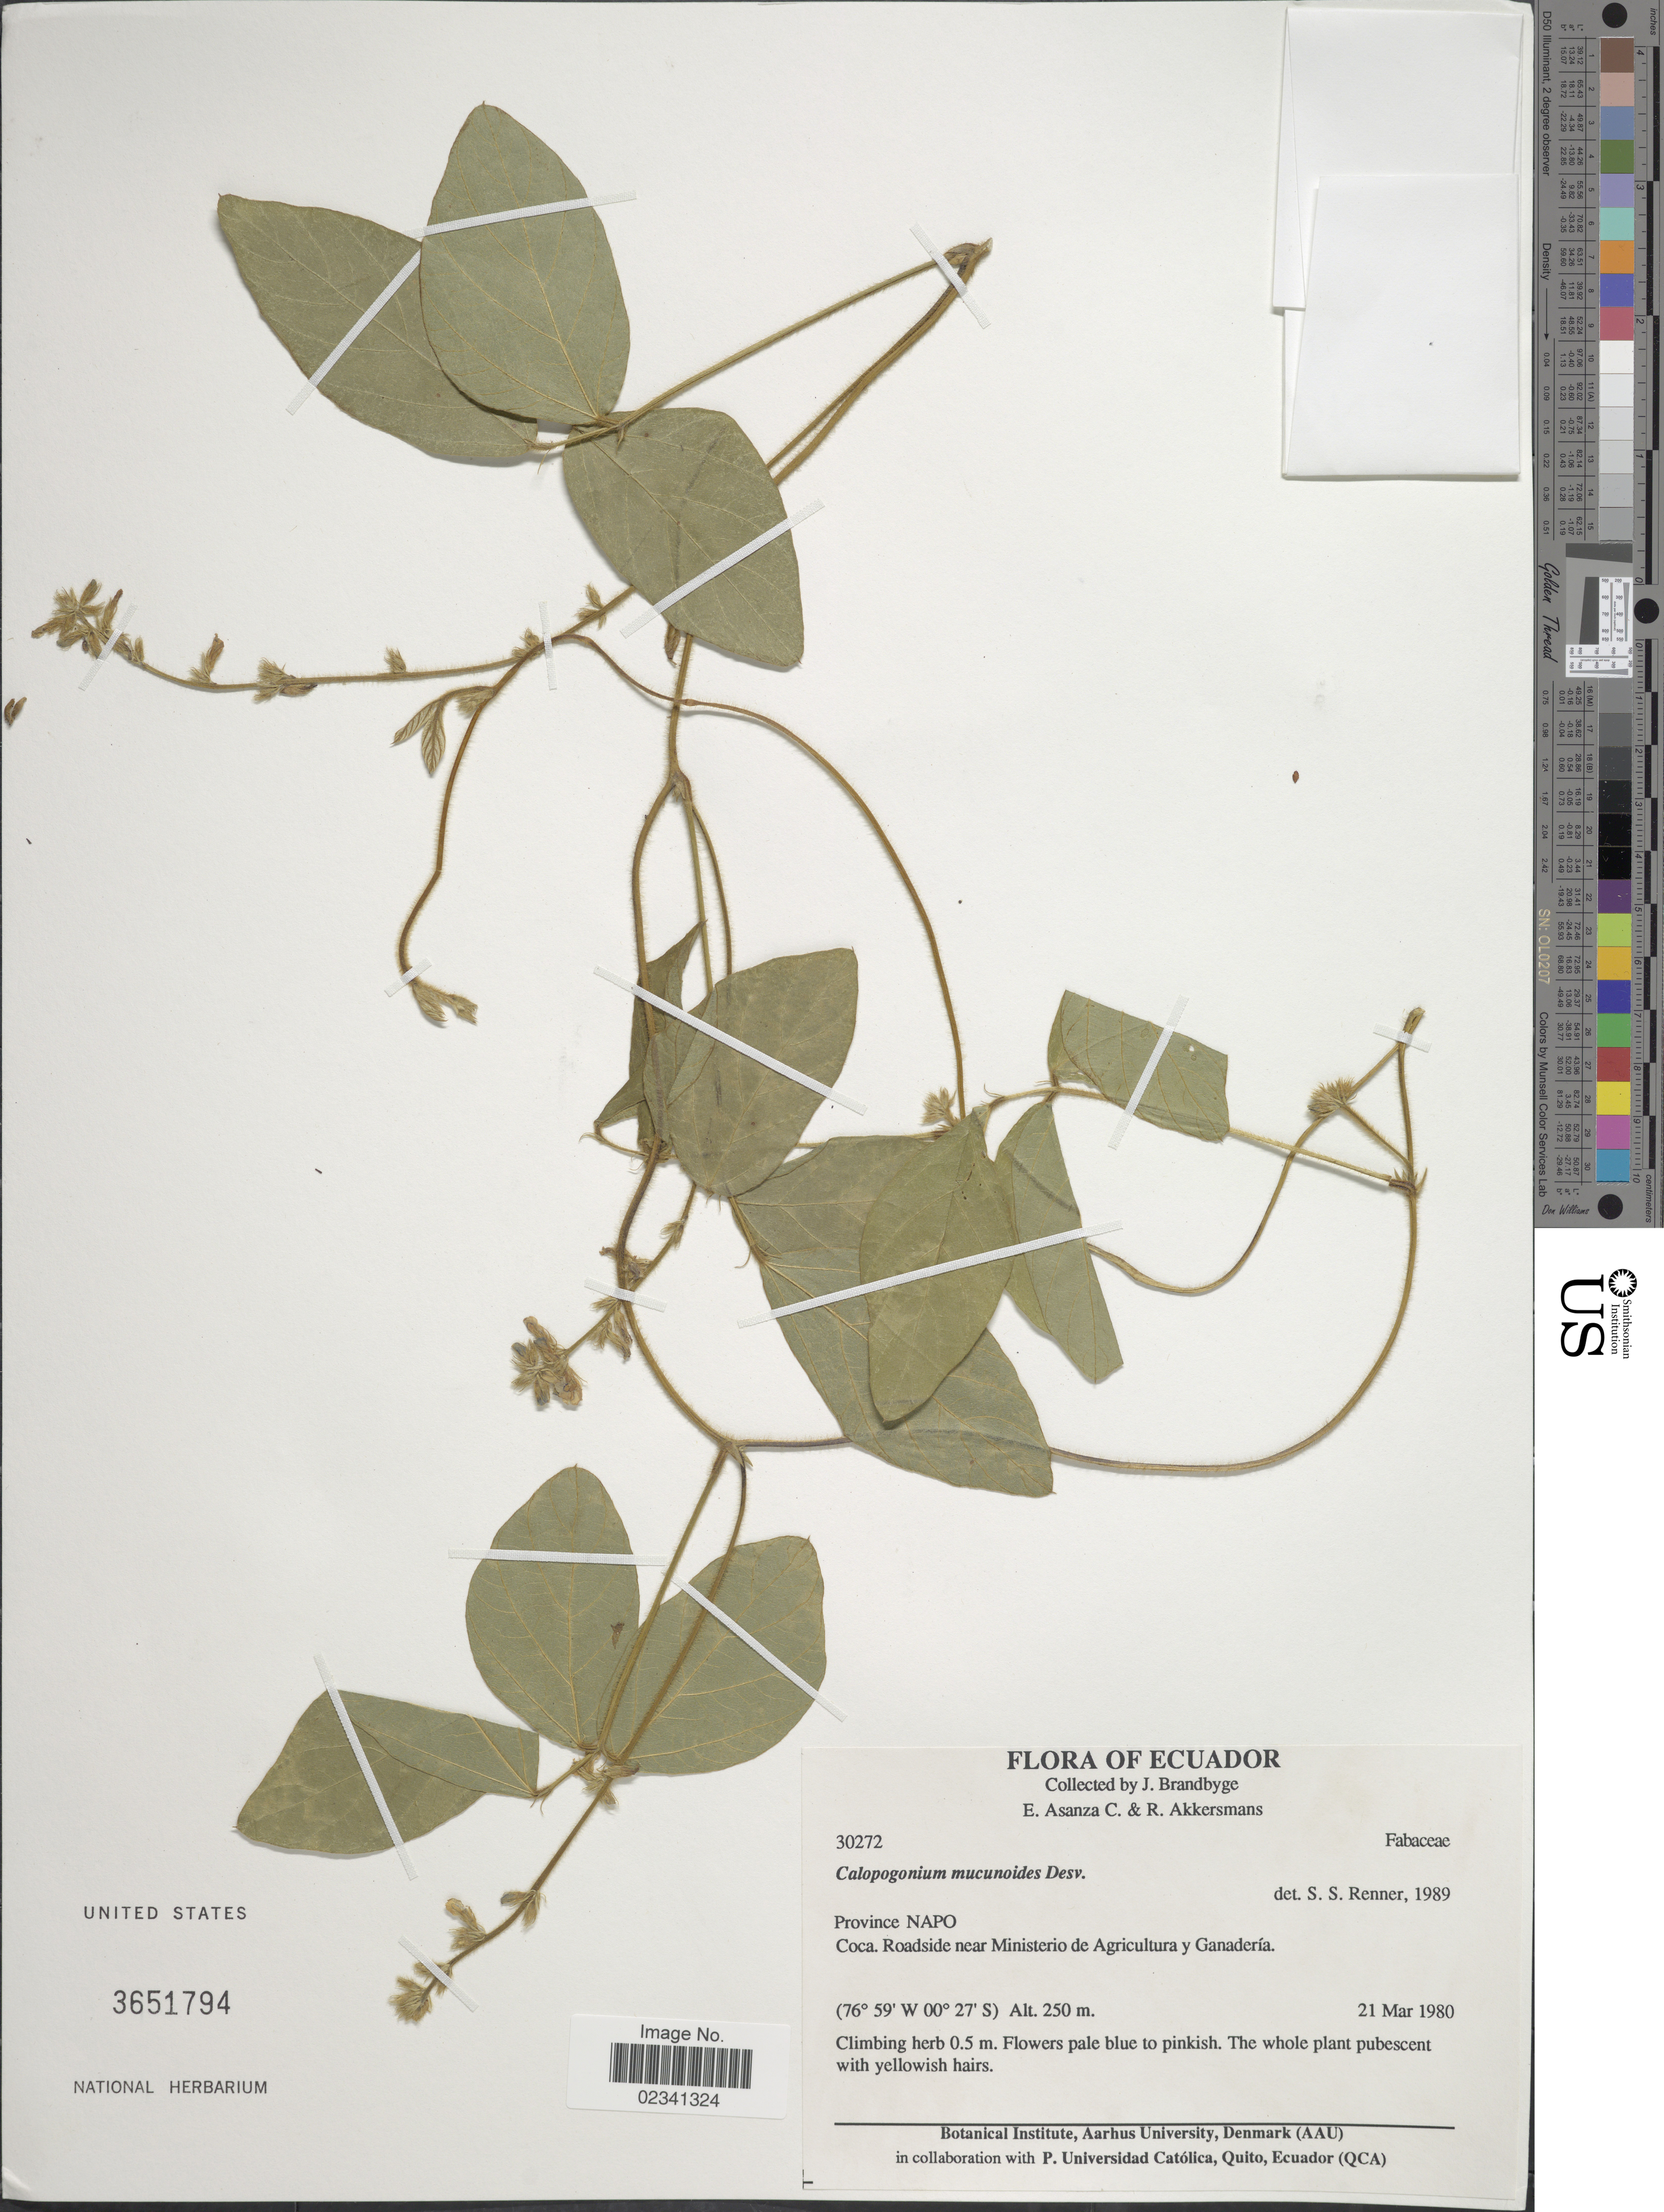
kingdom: Plantae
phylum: Tracheophyta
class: Magnoliopsida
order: Fabales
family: Fabaceae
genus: Calopogonium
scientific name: Calopogonium mucunoides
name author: Desv.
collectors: J. Brandbyge, E. Asanza & R. Akkersmans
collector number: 30272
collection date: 1980-03-21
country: Ecuador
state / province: Napo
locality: Coca. Roadside near Ministerio de Agricultura Y Ganaderia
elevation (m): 250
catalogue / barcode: US 3651794